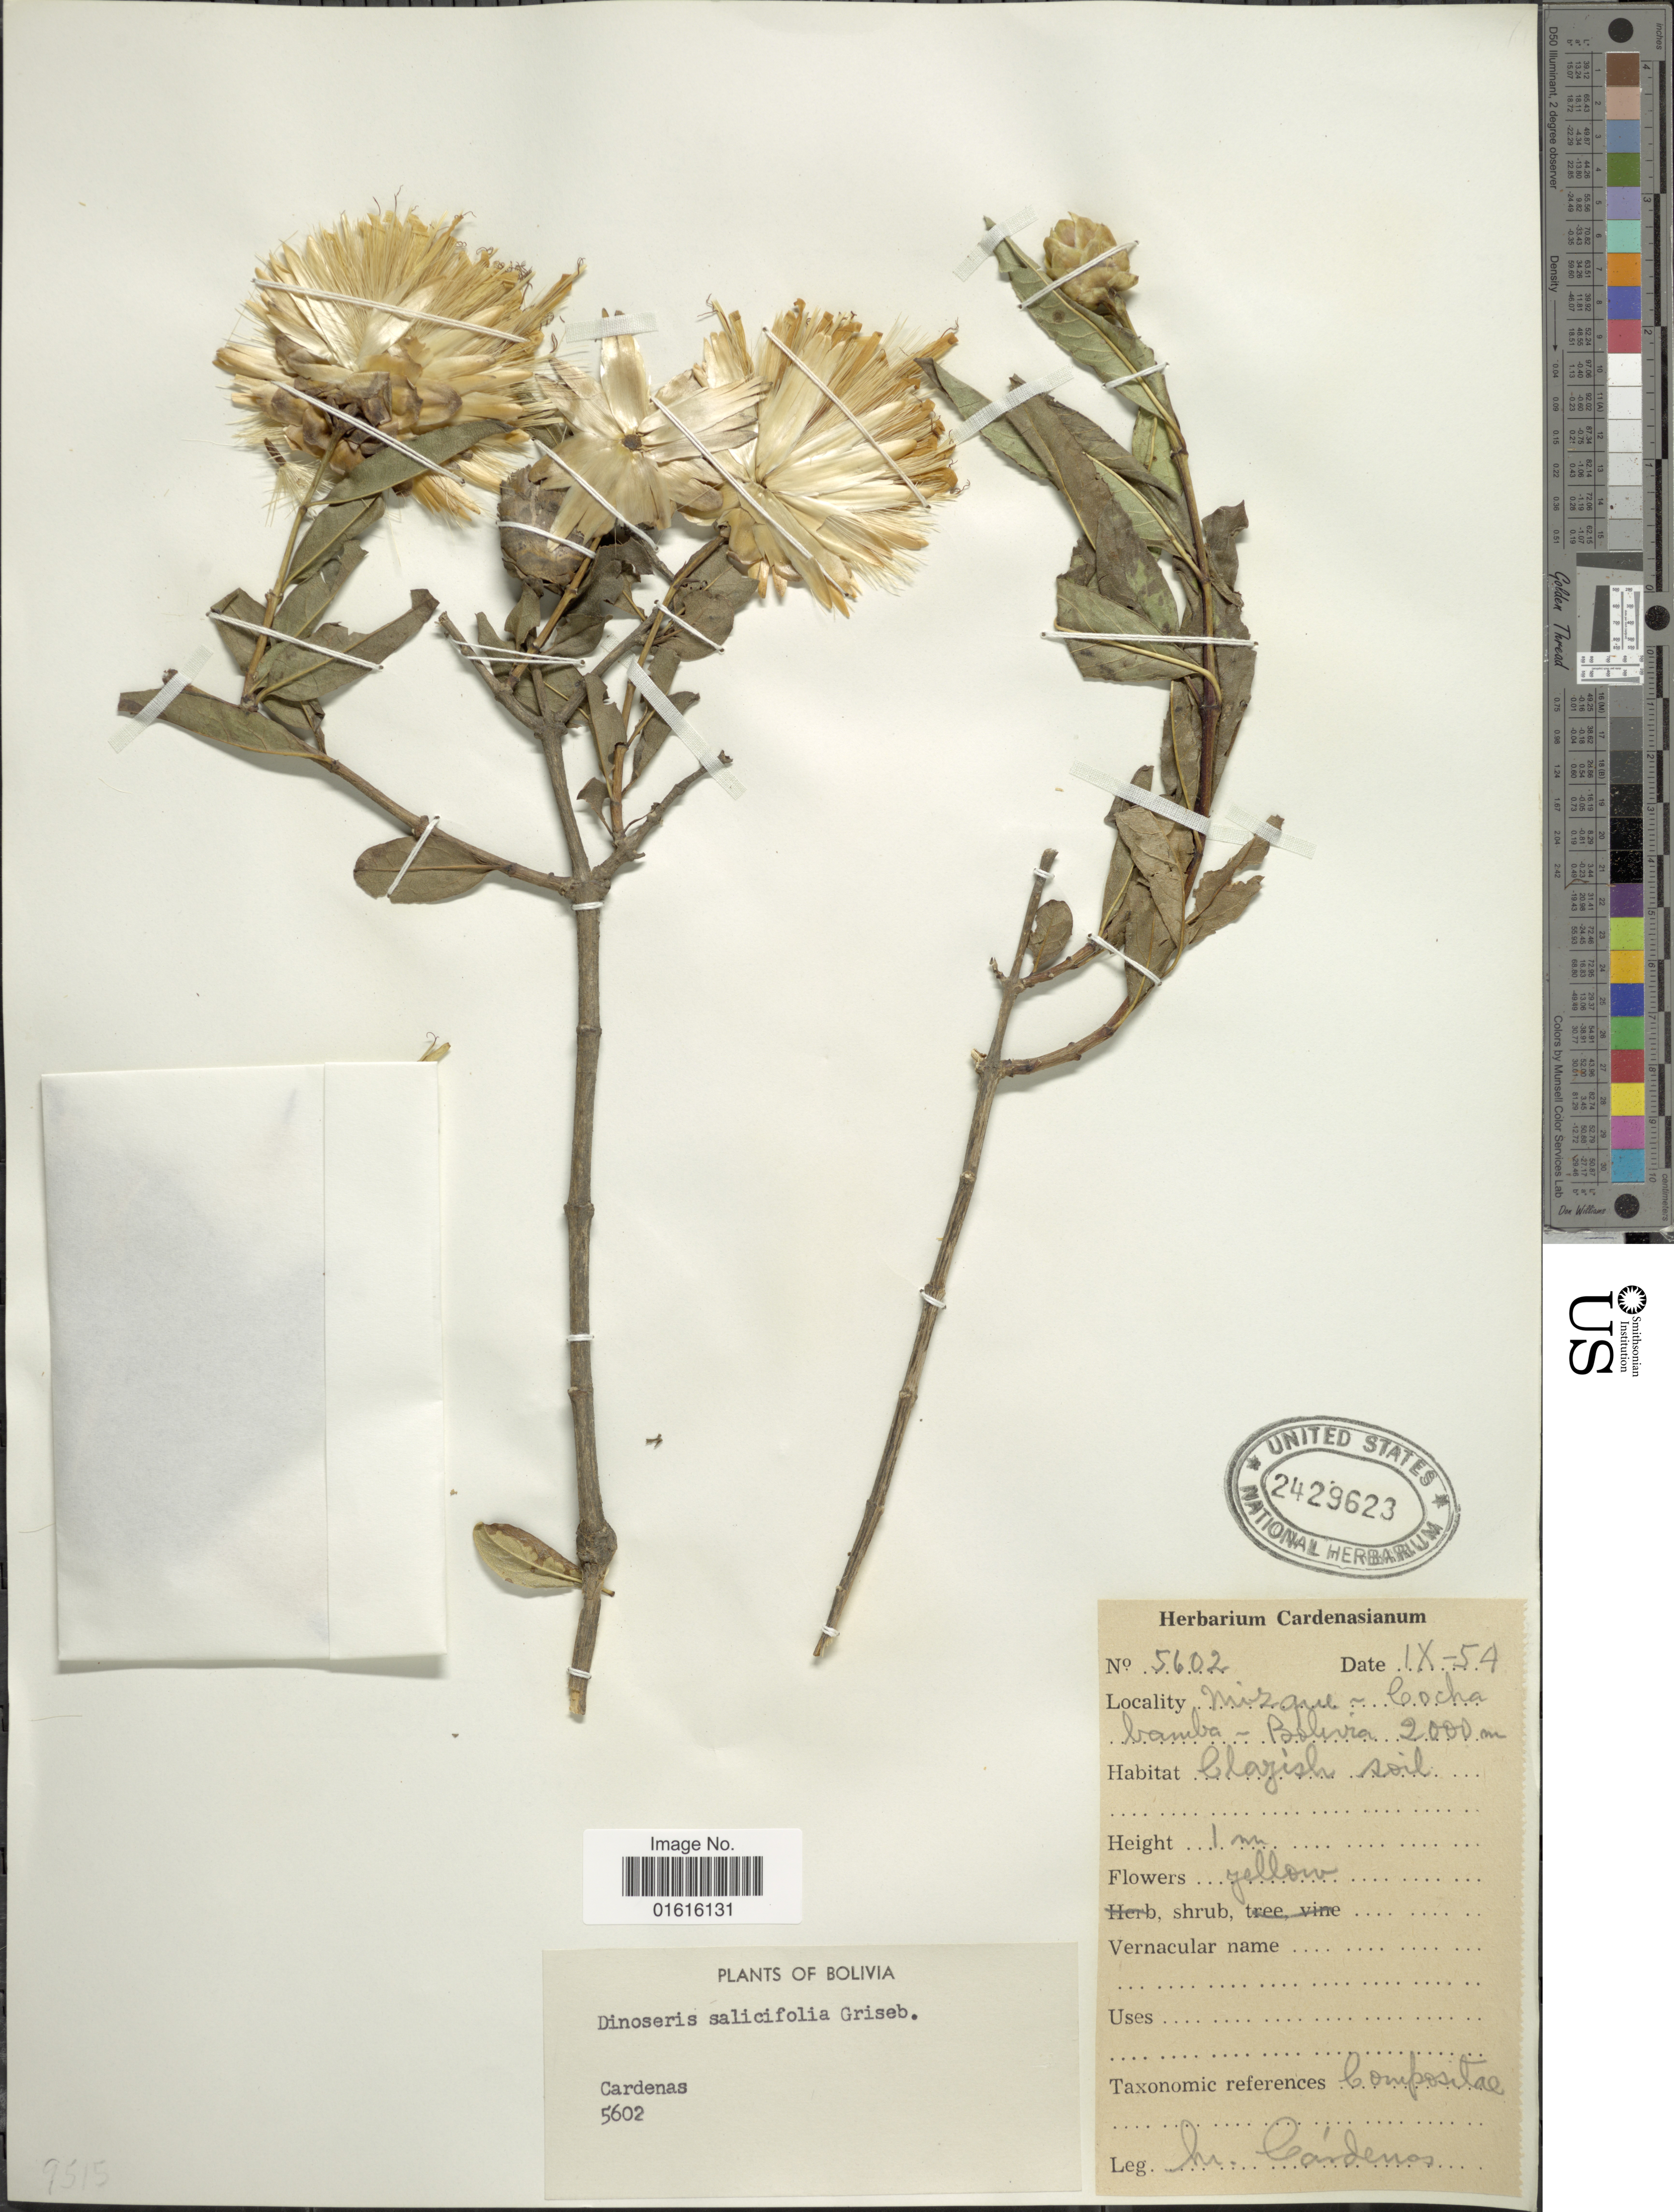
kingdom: Plantae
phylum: Tracheophyta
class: Magnoliopsida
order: Asterales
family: Asteraceae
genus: Dinoseris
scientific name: Dinoseris salicifolia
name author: Griseb.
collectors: M. Cárdenas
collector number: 5602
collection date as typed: Transcribed d/m/y: /9/54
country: Bolivia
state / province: Cochabamba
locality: Mizque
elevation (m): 2000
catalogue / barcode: US 2429623